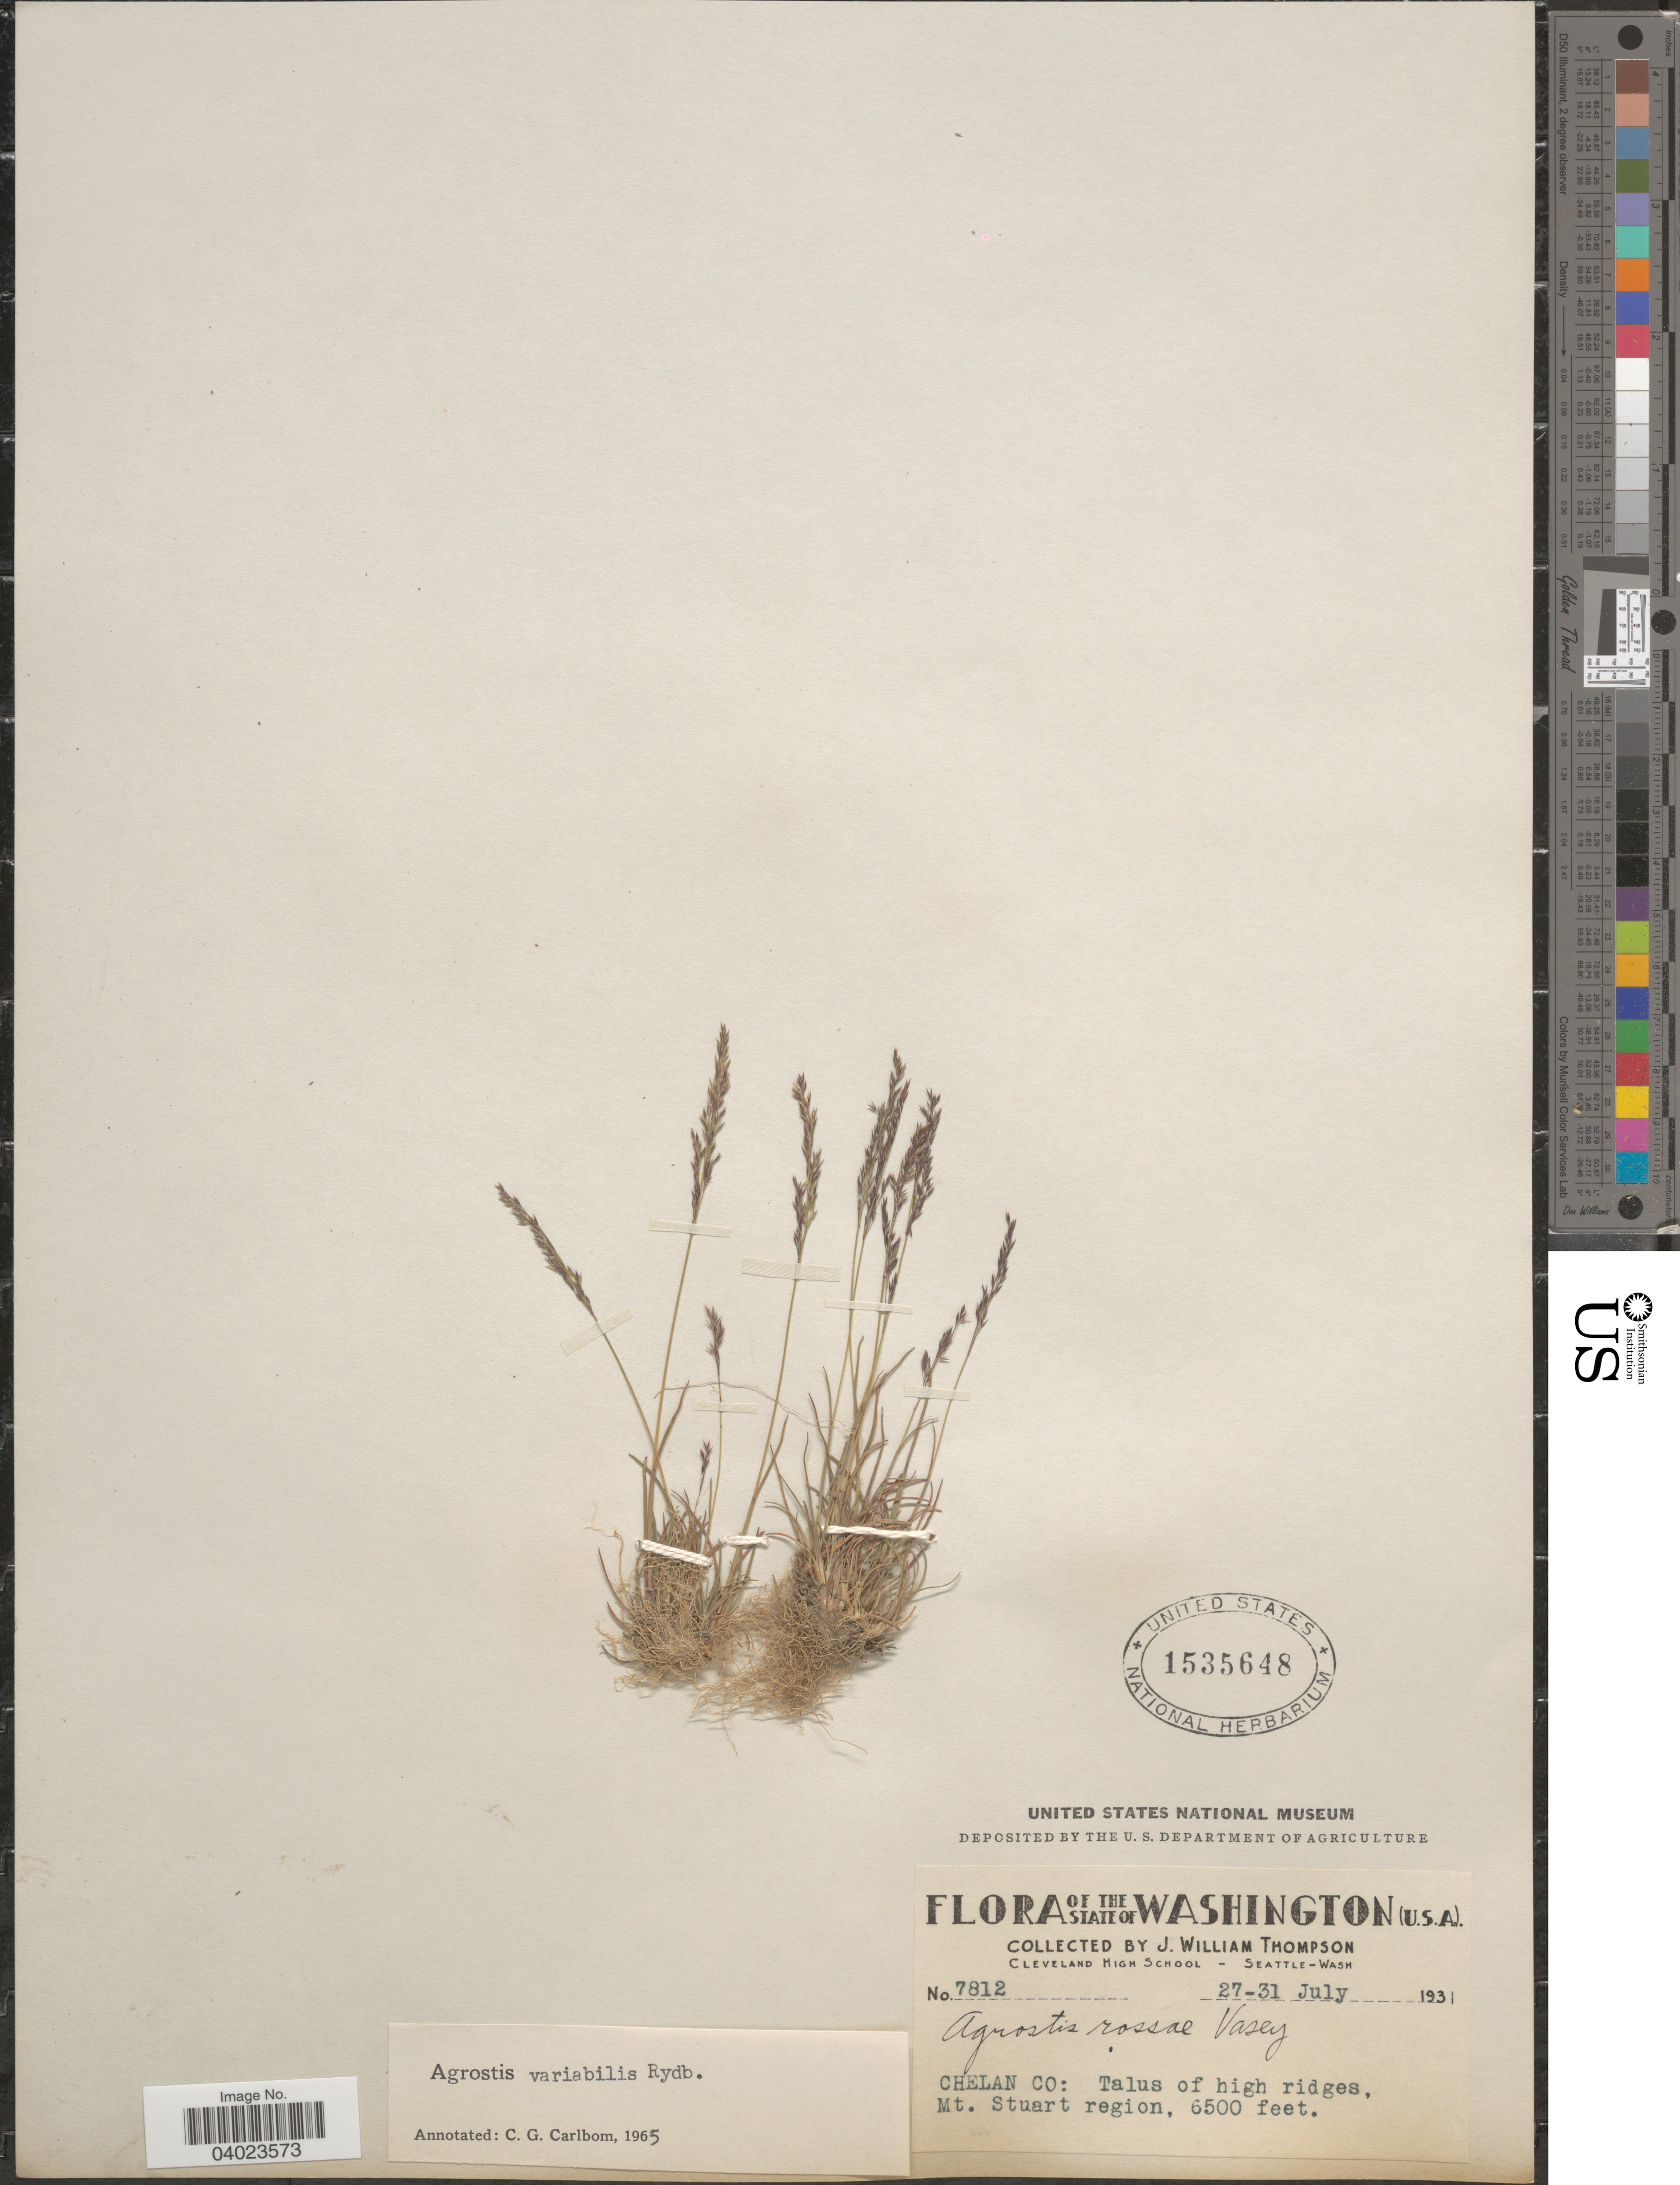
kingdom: Plantae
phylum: Tracheophyta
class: Liliopsida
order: Poales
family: Poaceae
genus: Agrostis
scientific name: Agrostis variabilis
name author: Rydb.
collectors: J. W. Thompson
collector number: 7812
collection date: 1931-07-27/1931-07-31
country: United States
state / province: Washington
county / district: Chelan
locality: Chelan Co: Mt. Stuart region.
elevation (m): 1981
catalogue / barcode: US 1535648